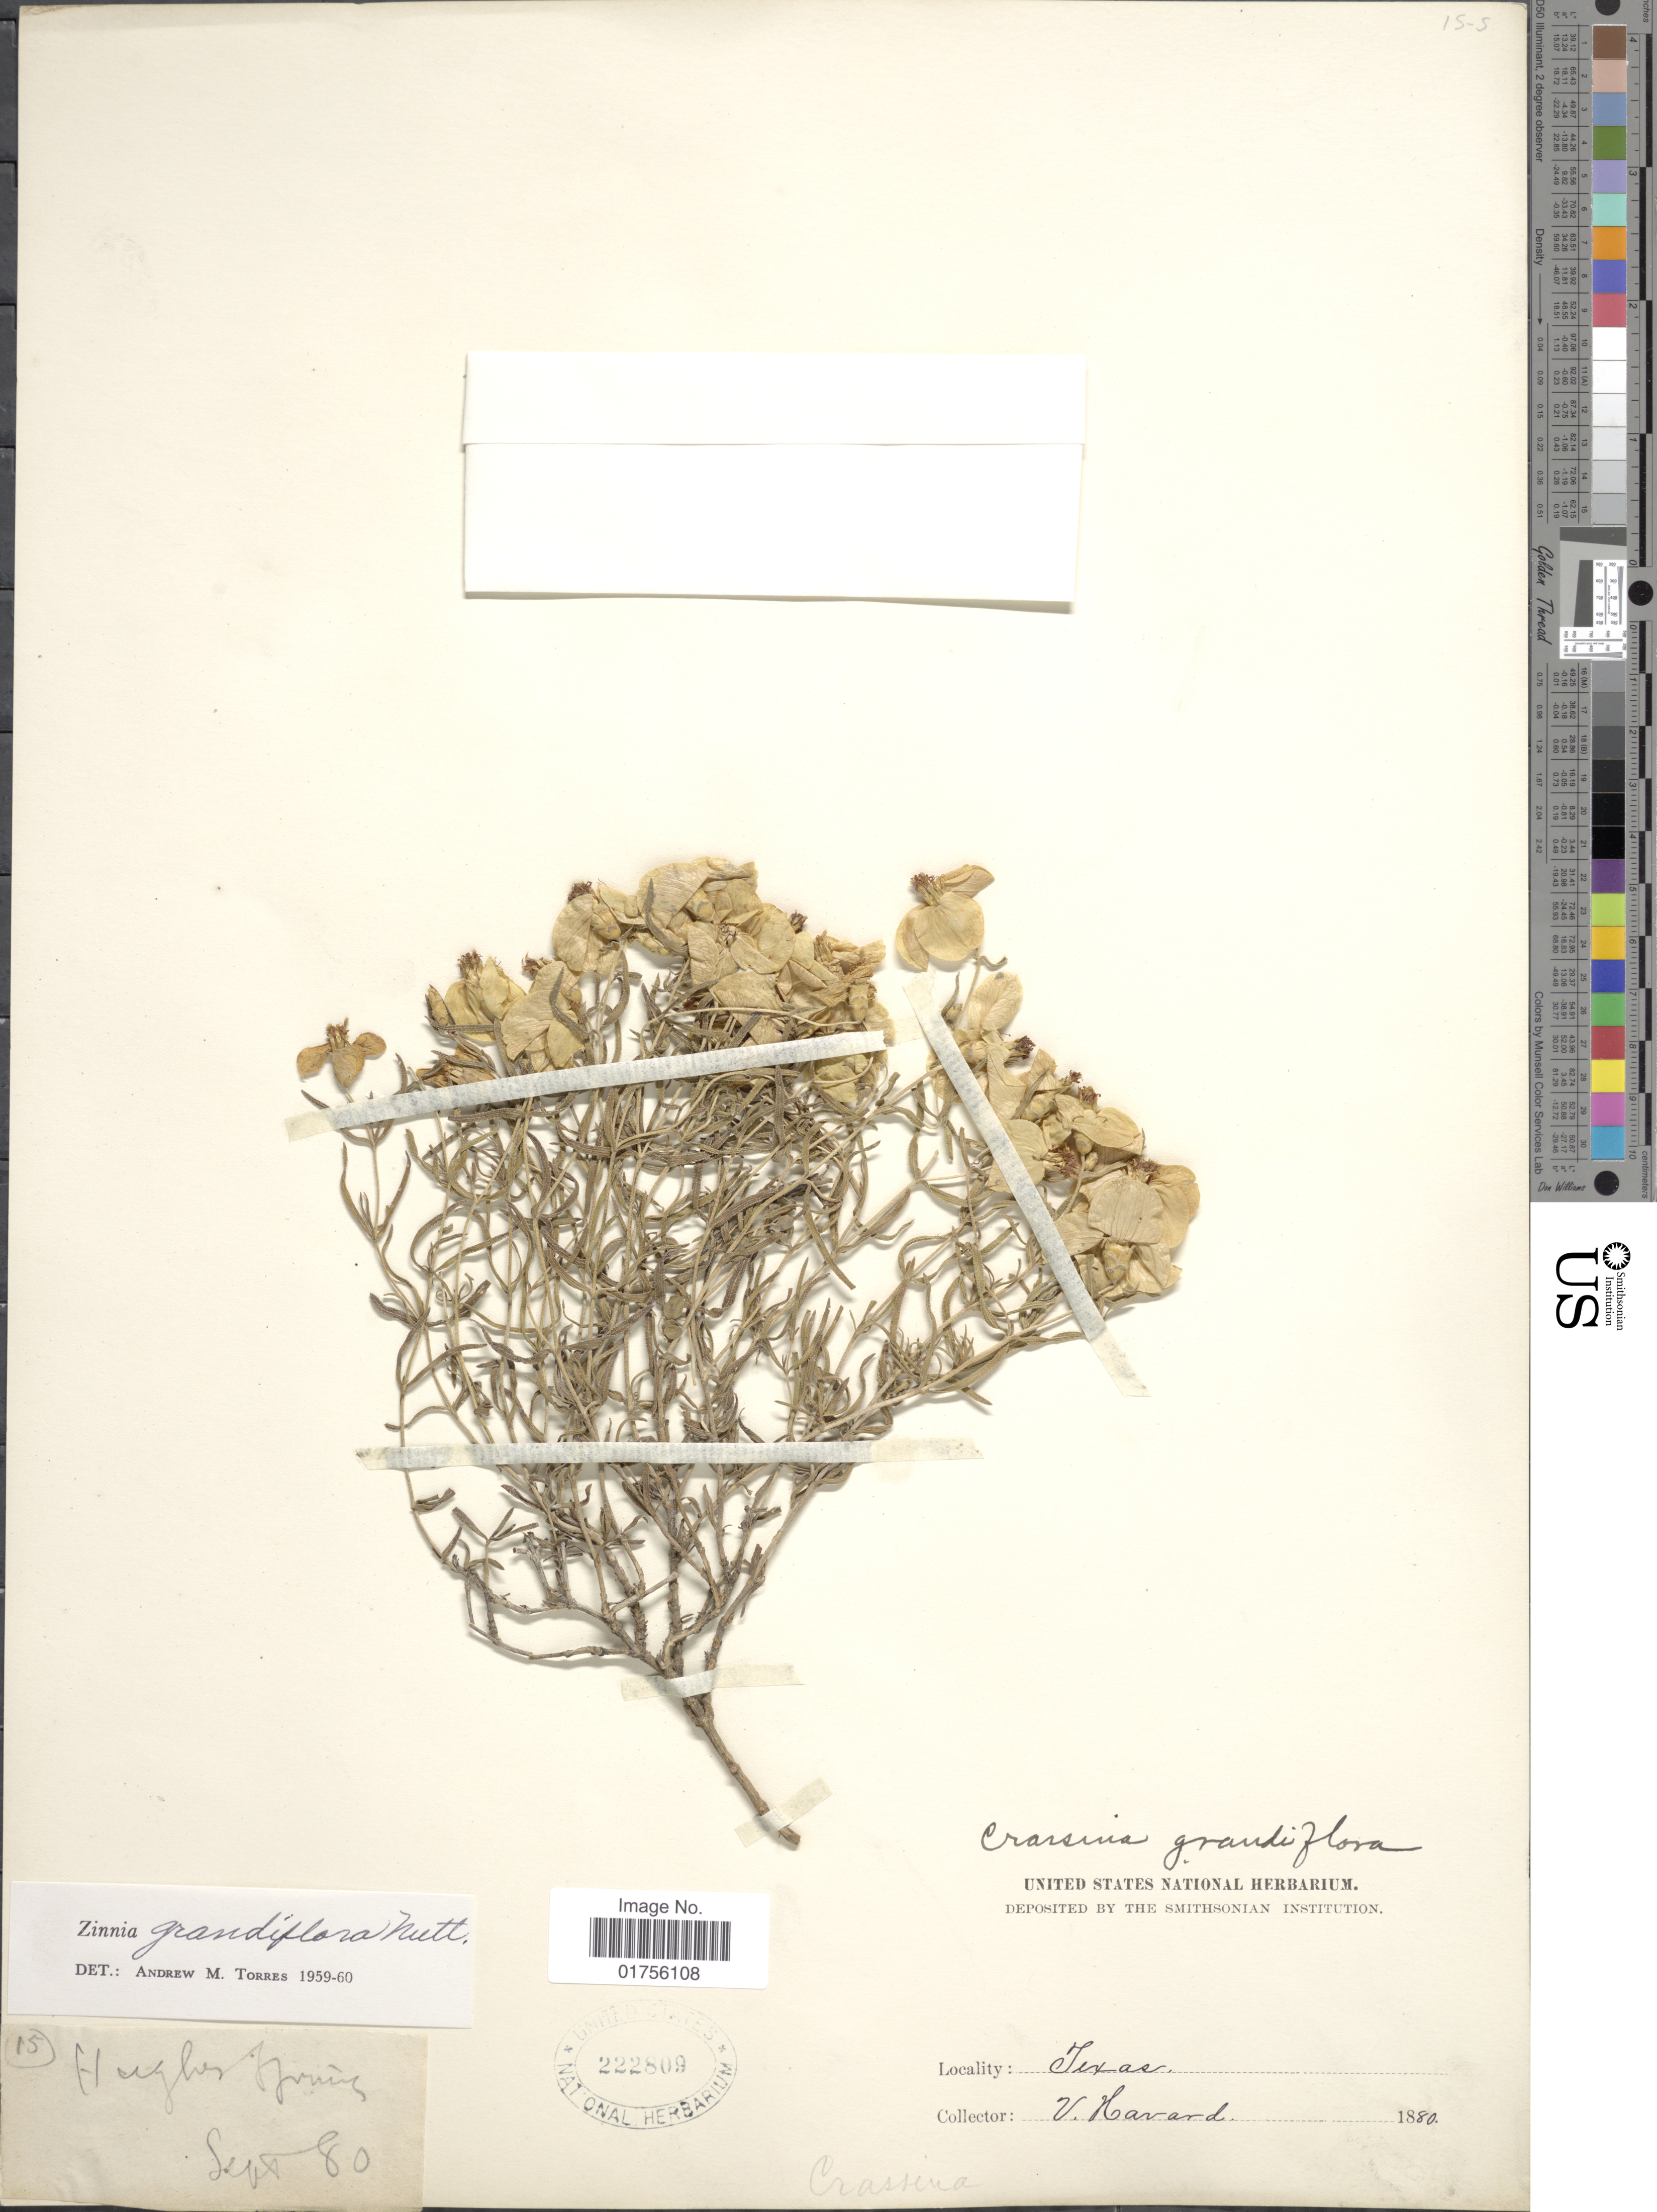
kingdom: Plantae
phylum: Tracheophyta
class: Magnoliopsida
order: Asterales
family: Asteraceae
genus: Zinnia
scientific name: Zinnia grandiflora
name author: Nutt.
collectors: V. Havard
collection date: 1880-09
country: United States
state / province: Texas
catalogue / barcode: US 222809